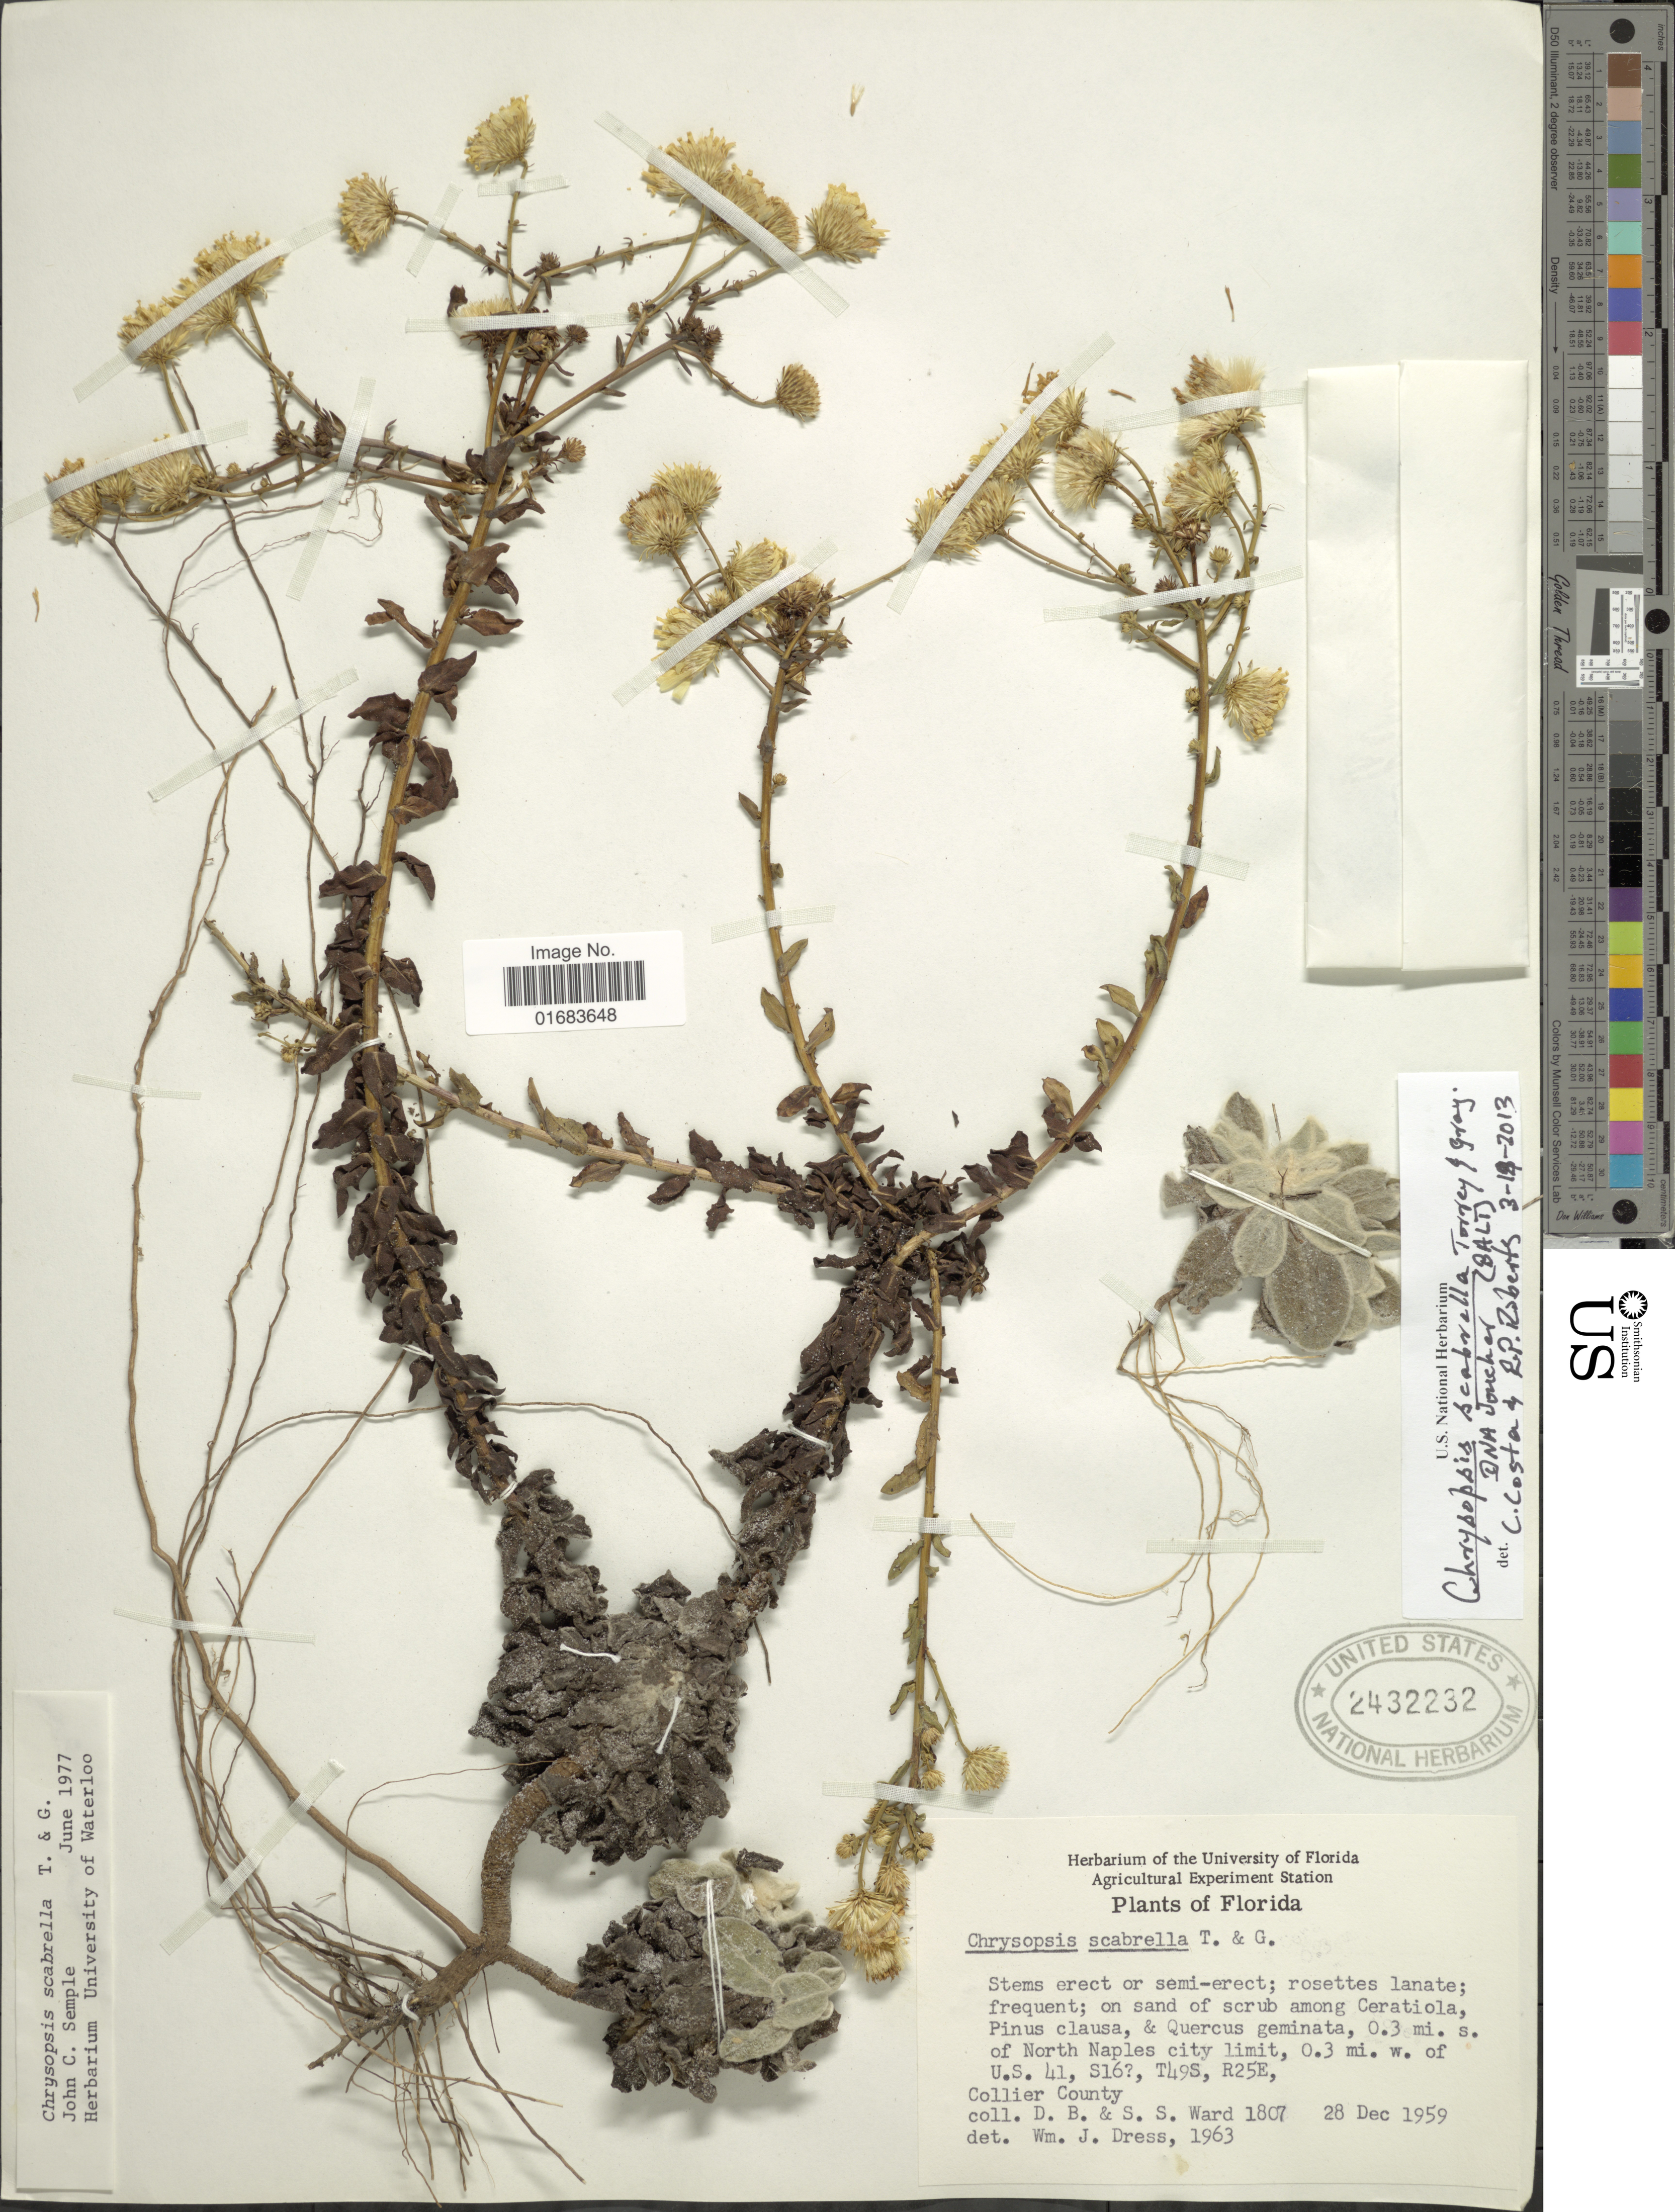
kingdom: Plantae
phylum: Tracheophyta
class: Magnoliopsida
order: Asterales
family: Asteraceae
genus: Chrysopsis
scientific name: Chrysopsis scabrella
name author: Torr. & A. Gray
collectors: D. B. Ward & S. S. Ward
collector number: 1807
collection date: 1959-12-28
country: United States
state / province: Florida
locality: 0.3 mi. s. of North Naples city limit, 0.3 mi. w. of U.S. 41, S16 [unsure placement], T49S, R25E, Collier County.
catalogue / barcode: US 2432232